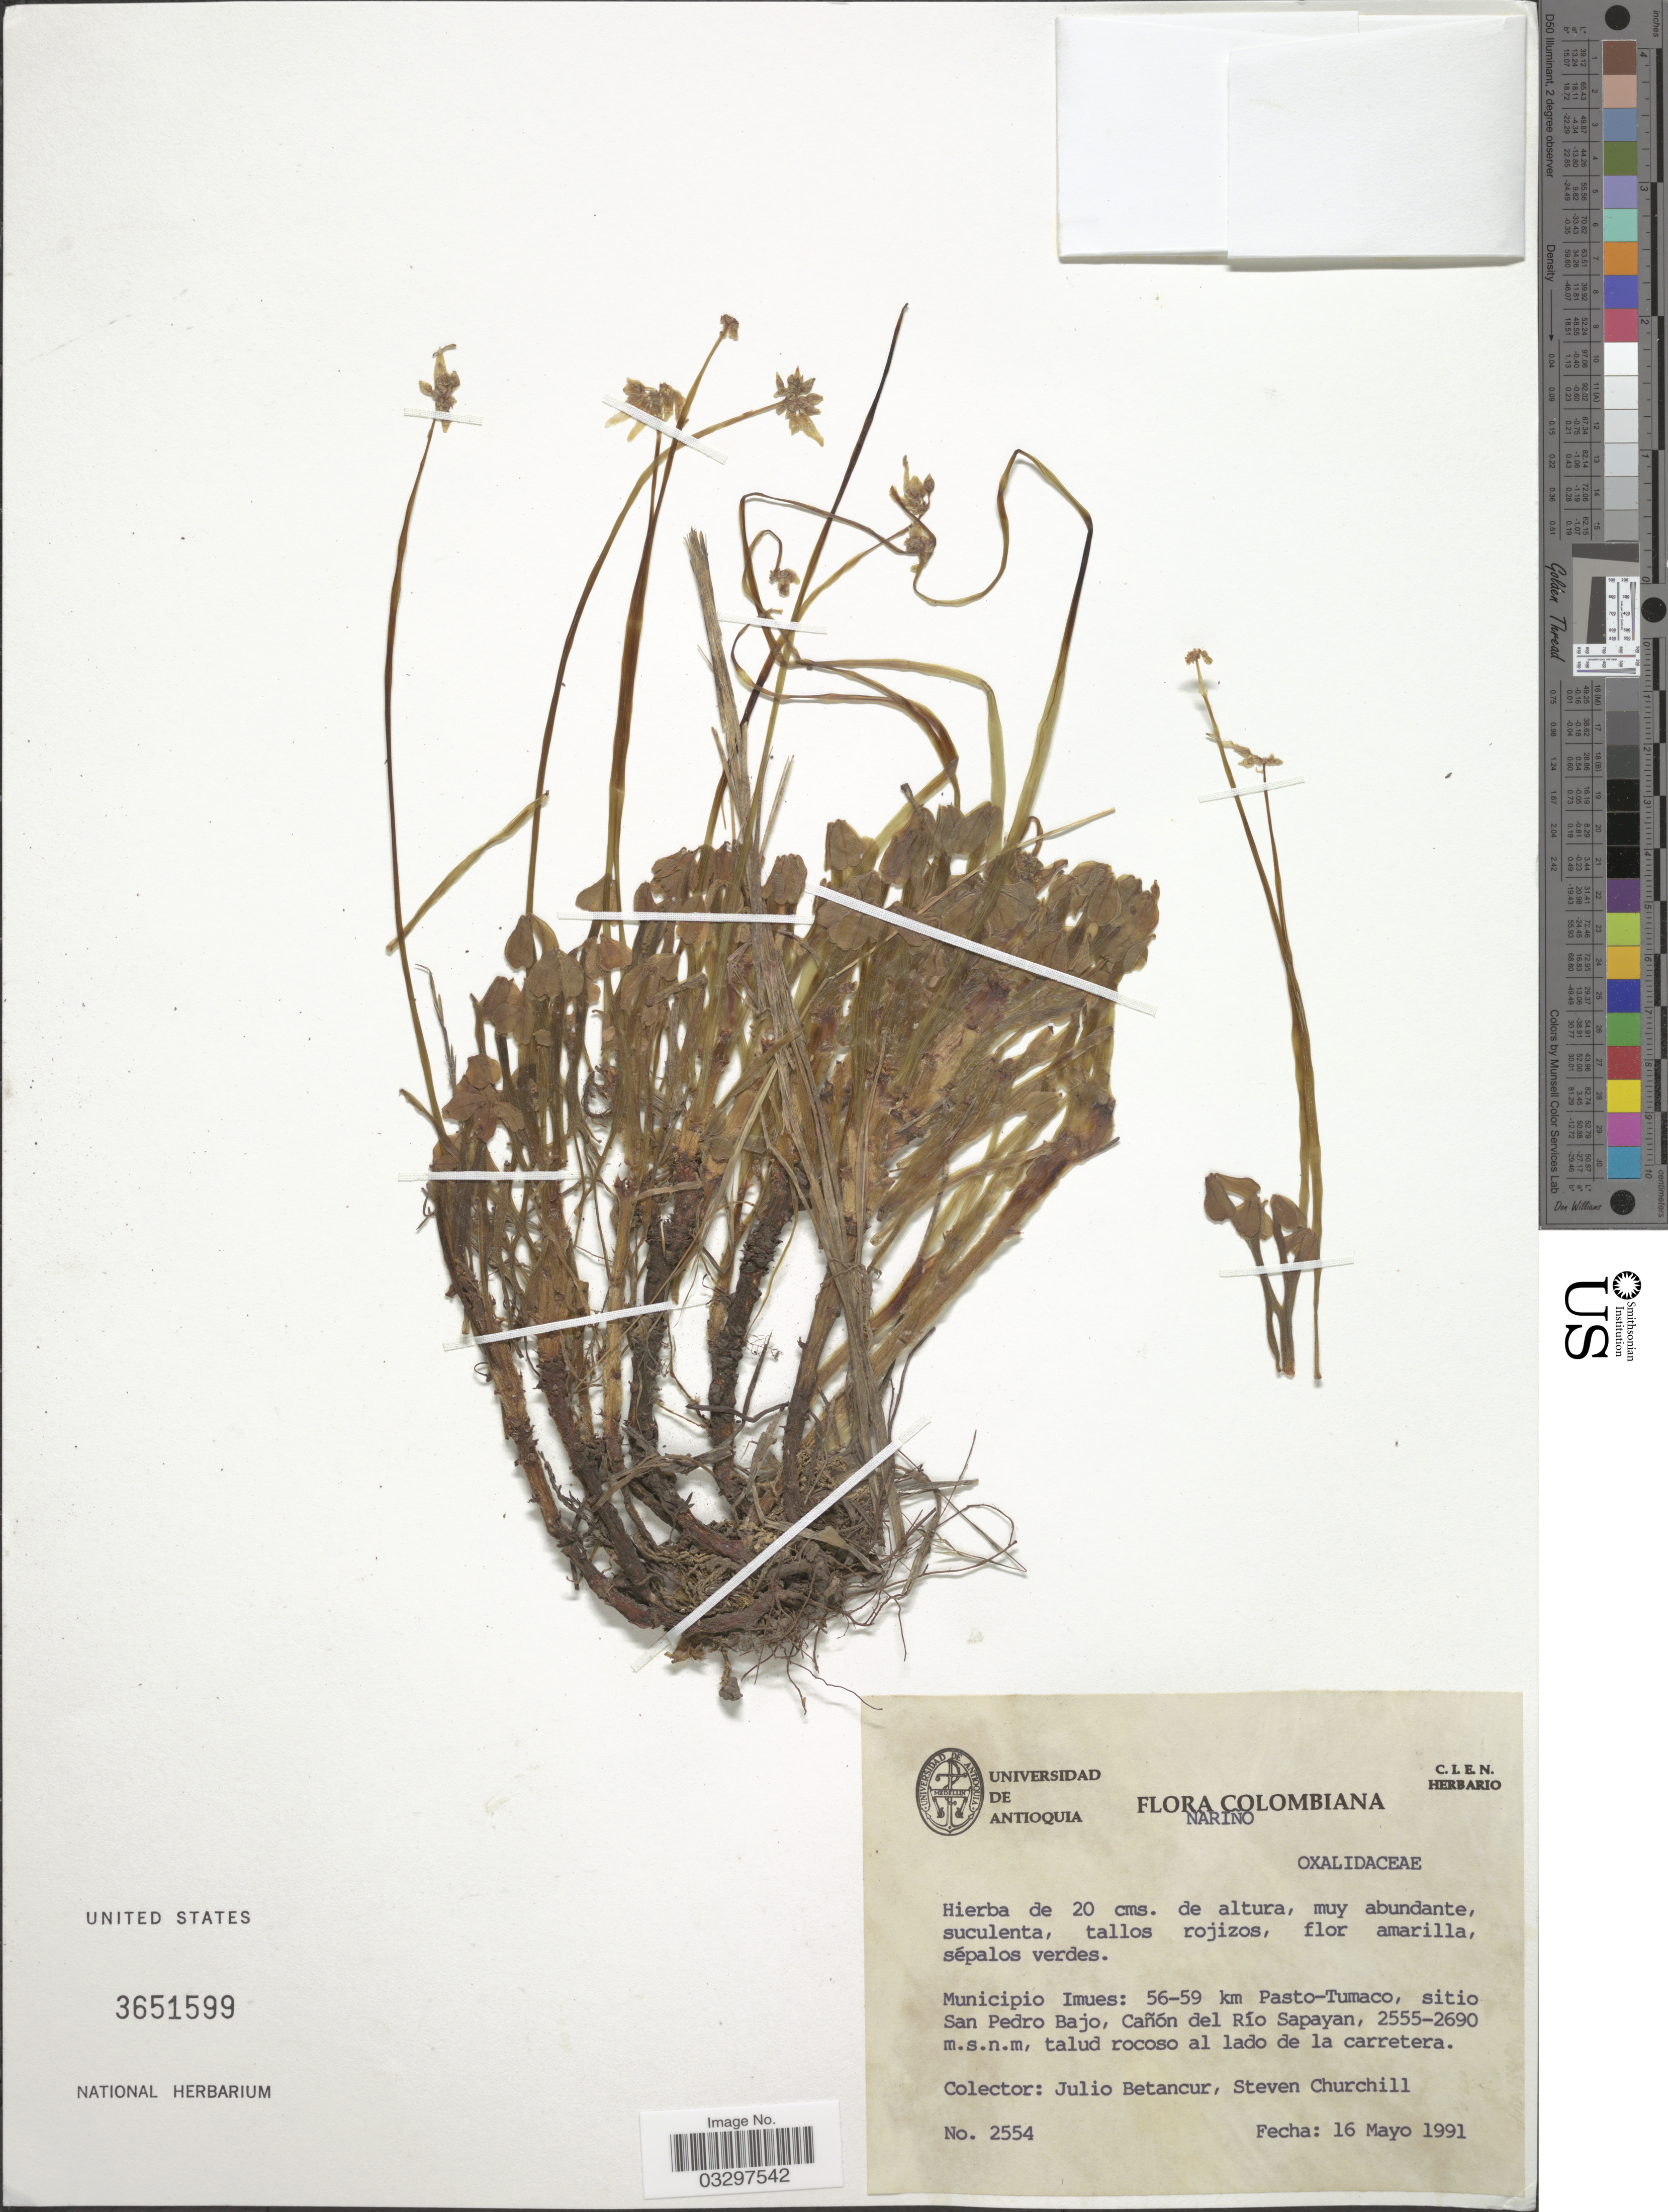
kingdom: Plantae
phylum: Tracheophyta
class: Magnoliopsida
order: Oxalidales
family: Oxalidaceae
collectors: J. Betanacur & S. Churchill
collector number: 2554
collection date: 1991-05-16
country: Colombia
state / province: Nariño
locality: Municipio Imues: 56-59 km Pasto-Tumaco, sitio San Pedro Bajo, Cañón del Río Sapayan.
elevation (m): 2555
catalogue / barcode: US 3651599